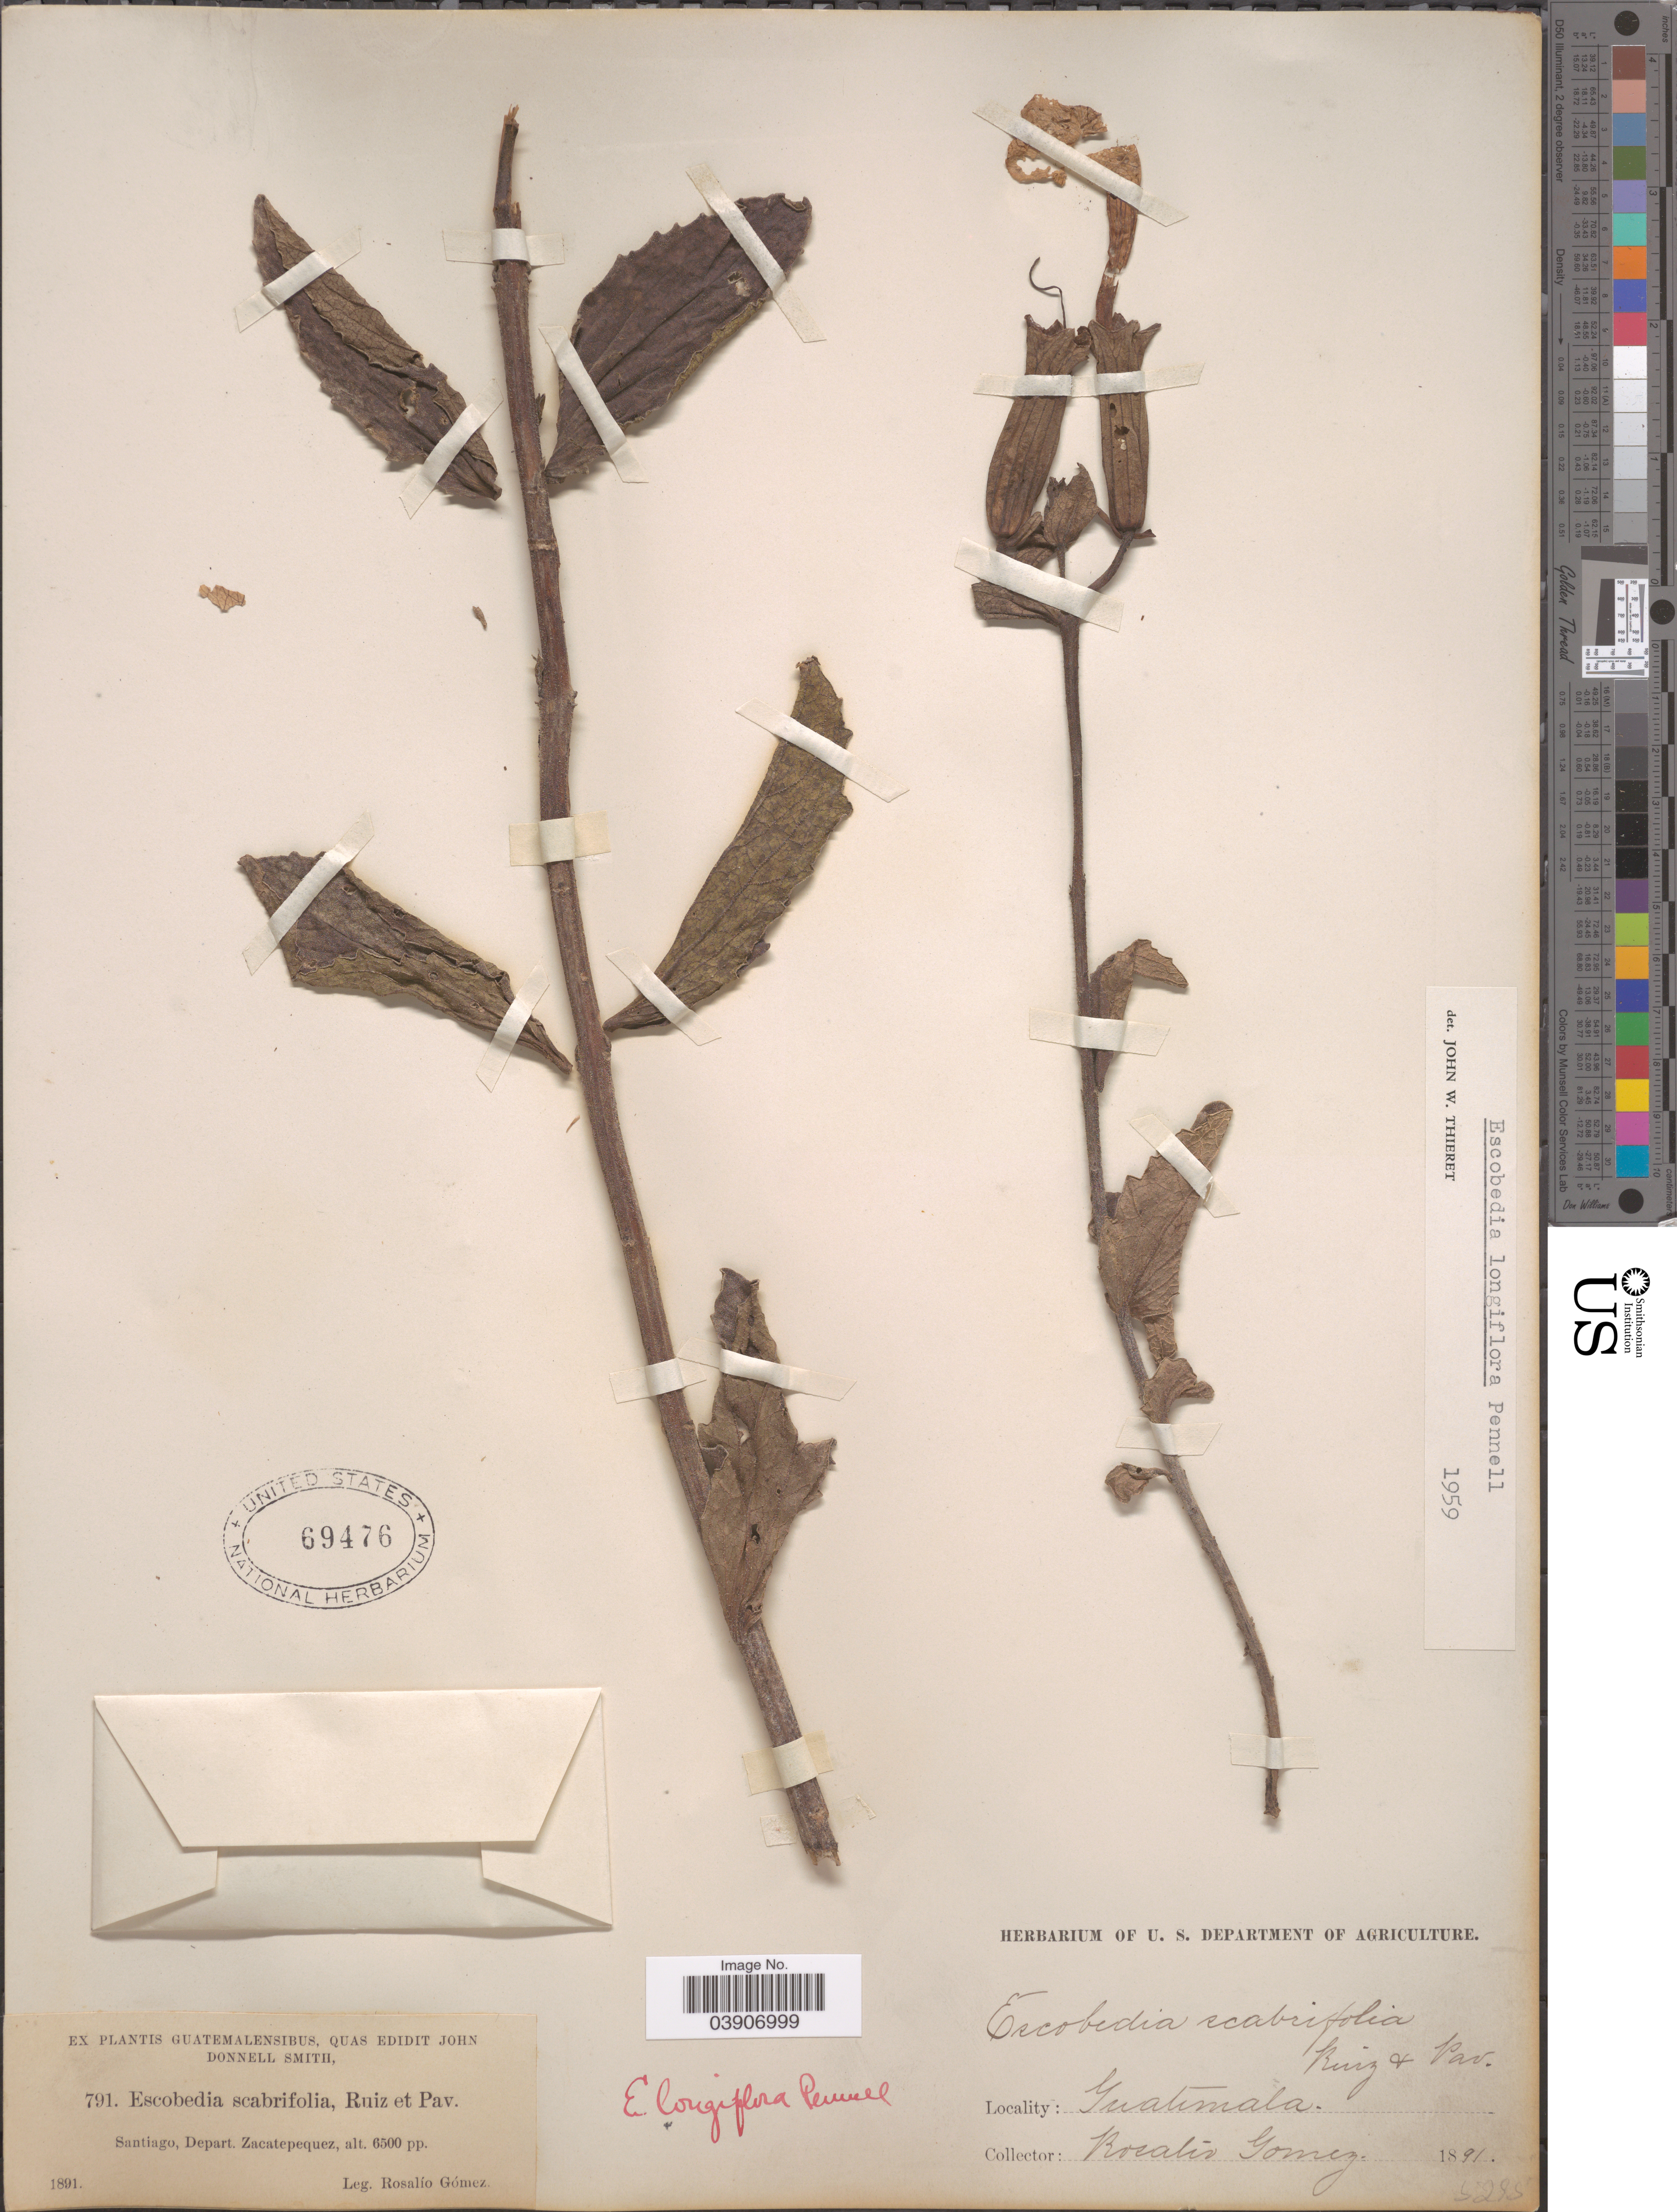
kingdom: Plantae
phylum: Tracheophyta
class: Magnoliopsida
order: Lamiales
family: Orobanchaceae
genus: Escobedia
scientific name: Escobedia longiflora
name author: Pennell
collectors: R. Gómez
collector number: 791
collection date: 1891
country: Guatemala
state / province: Sacatepequez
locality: Santiago, Depart. Zacatepequez.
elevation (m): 1981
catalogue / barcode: US 69476